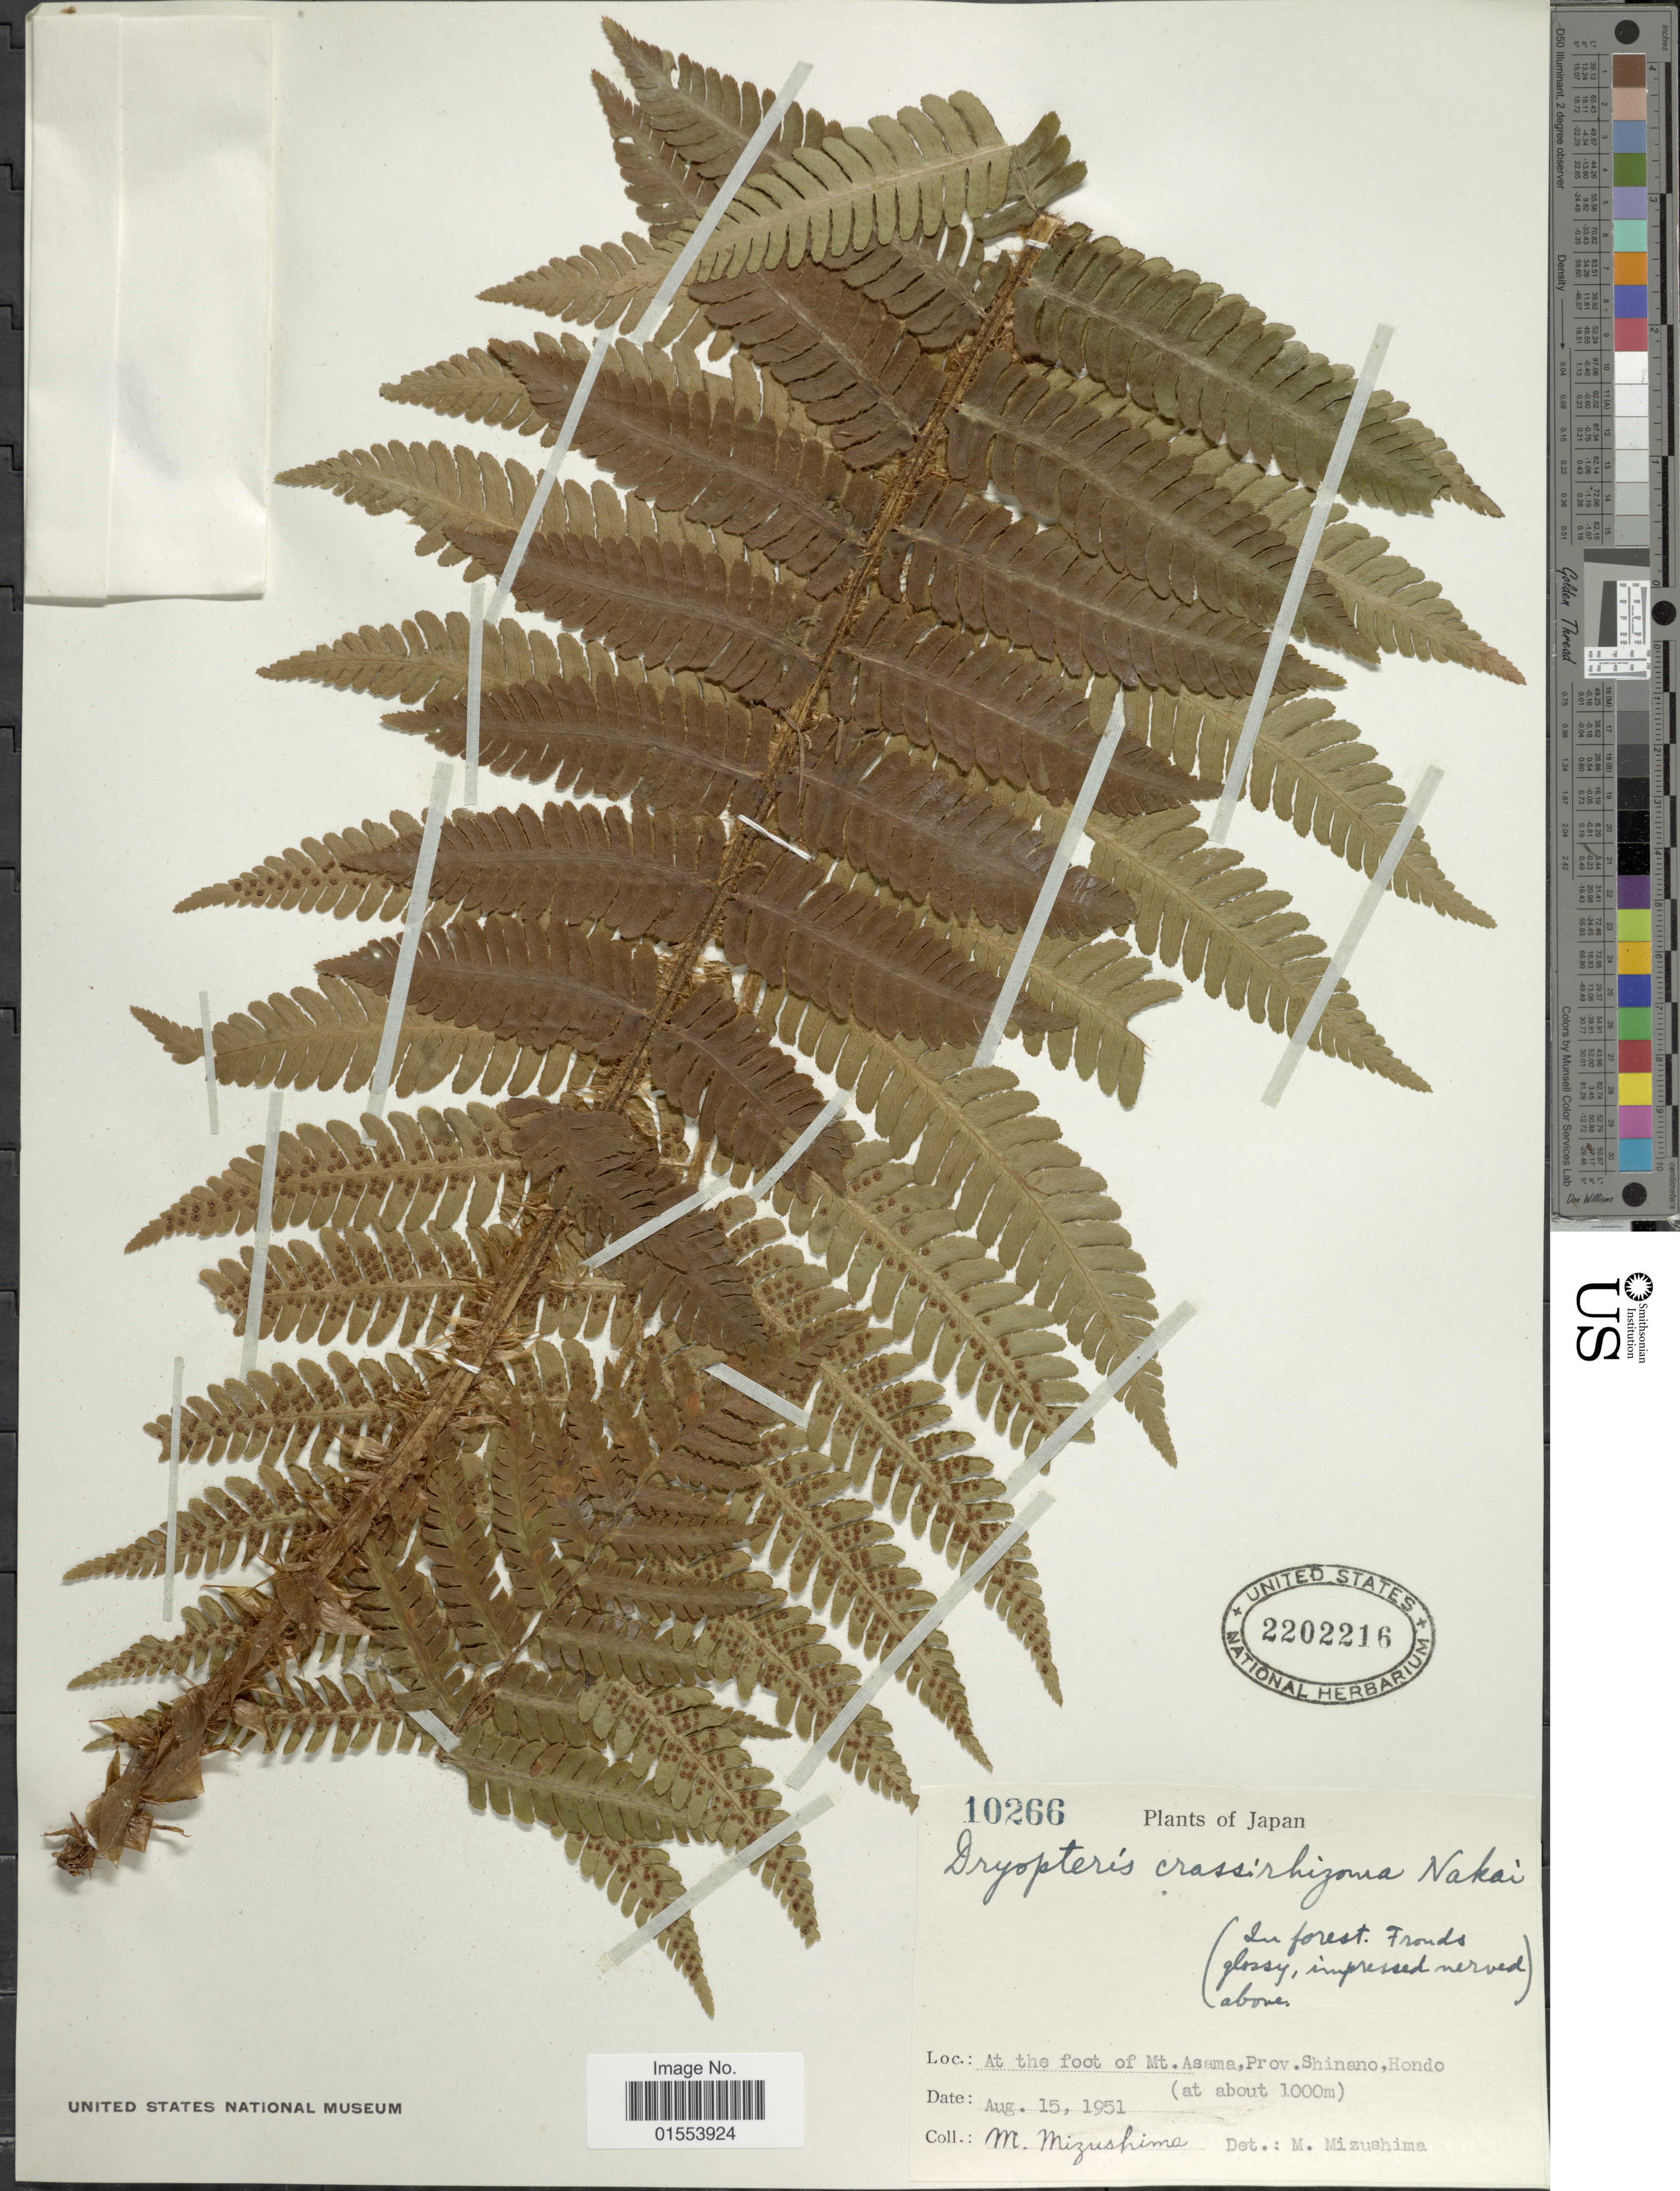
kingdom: Plantae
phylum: Tracheophyta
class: Polypodiopsida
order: Polypodiales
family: Dryopteridaceae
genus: Dryopteris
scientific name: Dryopteris crassirhizoma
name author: Nakai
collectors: M. Mizushima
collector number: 10266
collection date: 1951-08-15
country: Japan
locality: At the foot of Mt. Asam, Prov. Shinano, Hondo.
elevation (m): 1000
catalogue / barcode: US 2202216